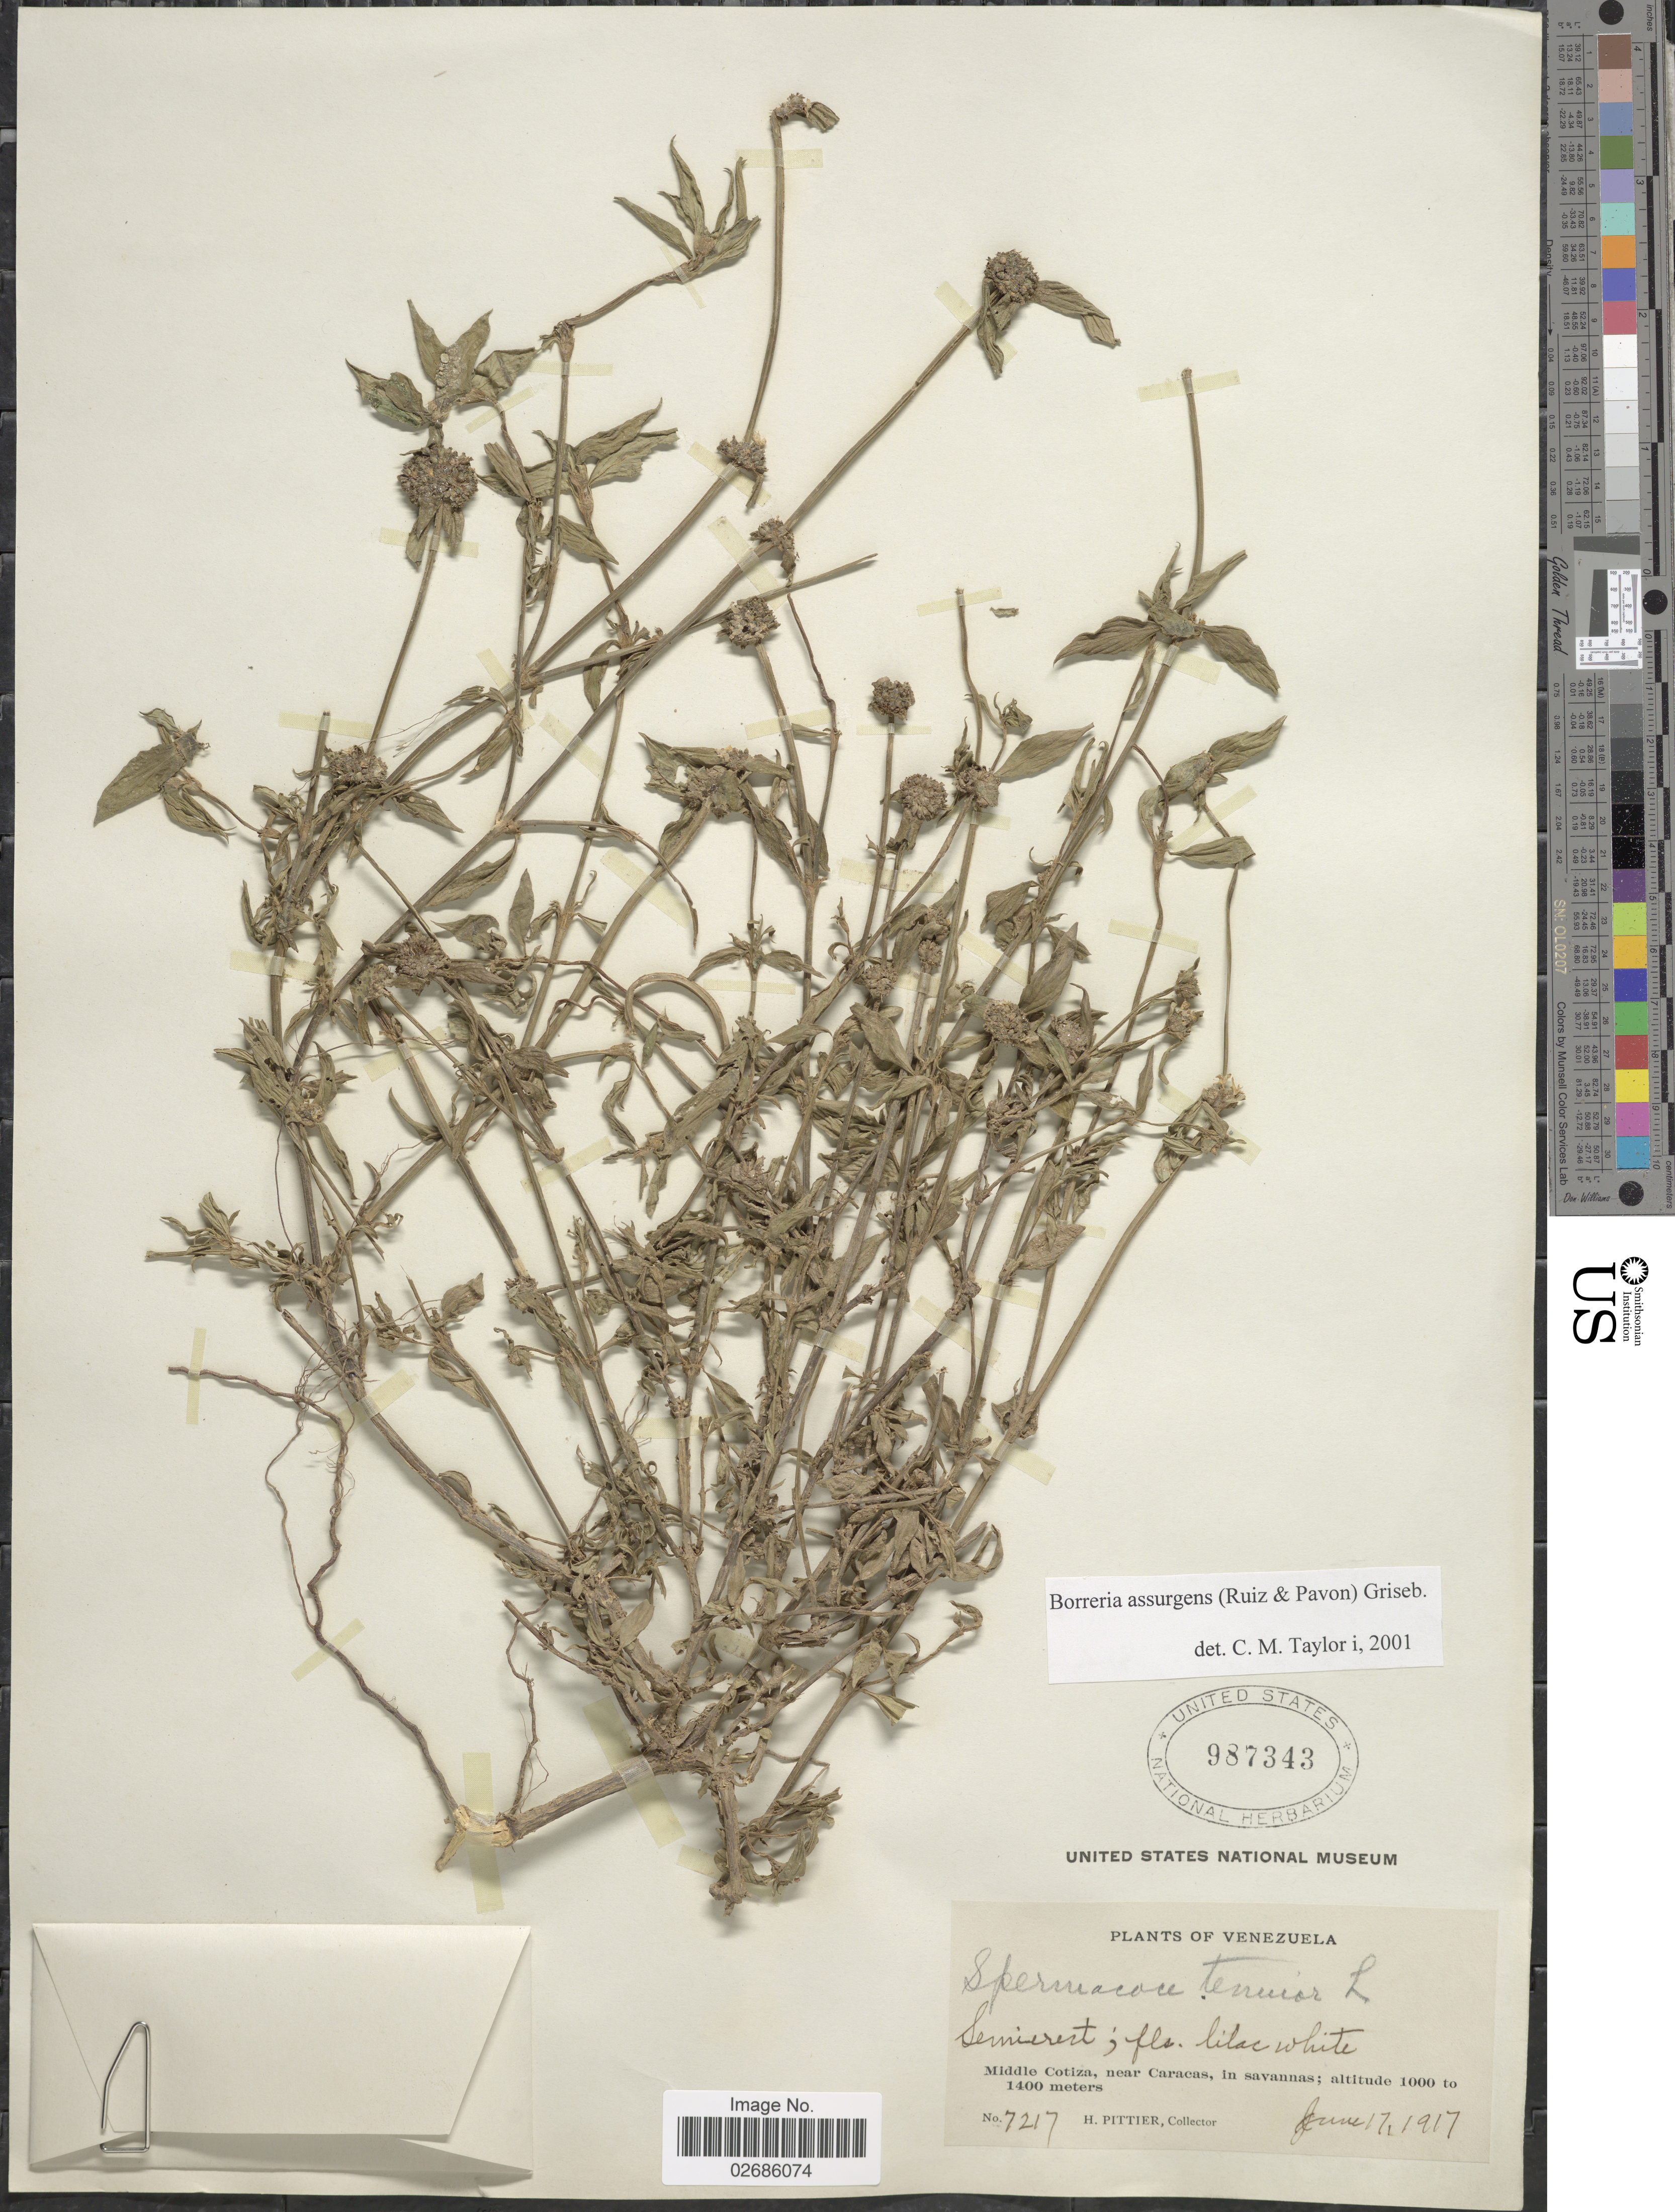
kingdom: Plantae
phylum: Tracheophyta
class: Magnoliopsida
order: Gentianales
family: Rubiaceae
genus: Borreria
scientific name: Borreria assurgens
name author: (Ruiz & Pav.) Griseb.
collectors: H. F. Pittier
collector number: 7217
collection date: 1917-06-17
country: Venezuela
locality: Middle Cotiza, near Caracas, in savannas.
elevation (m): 1000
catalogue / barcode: US 987343